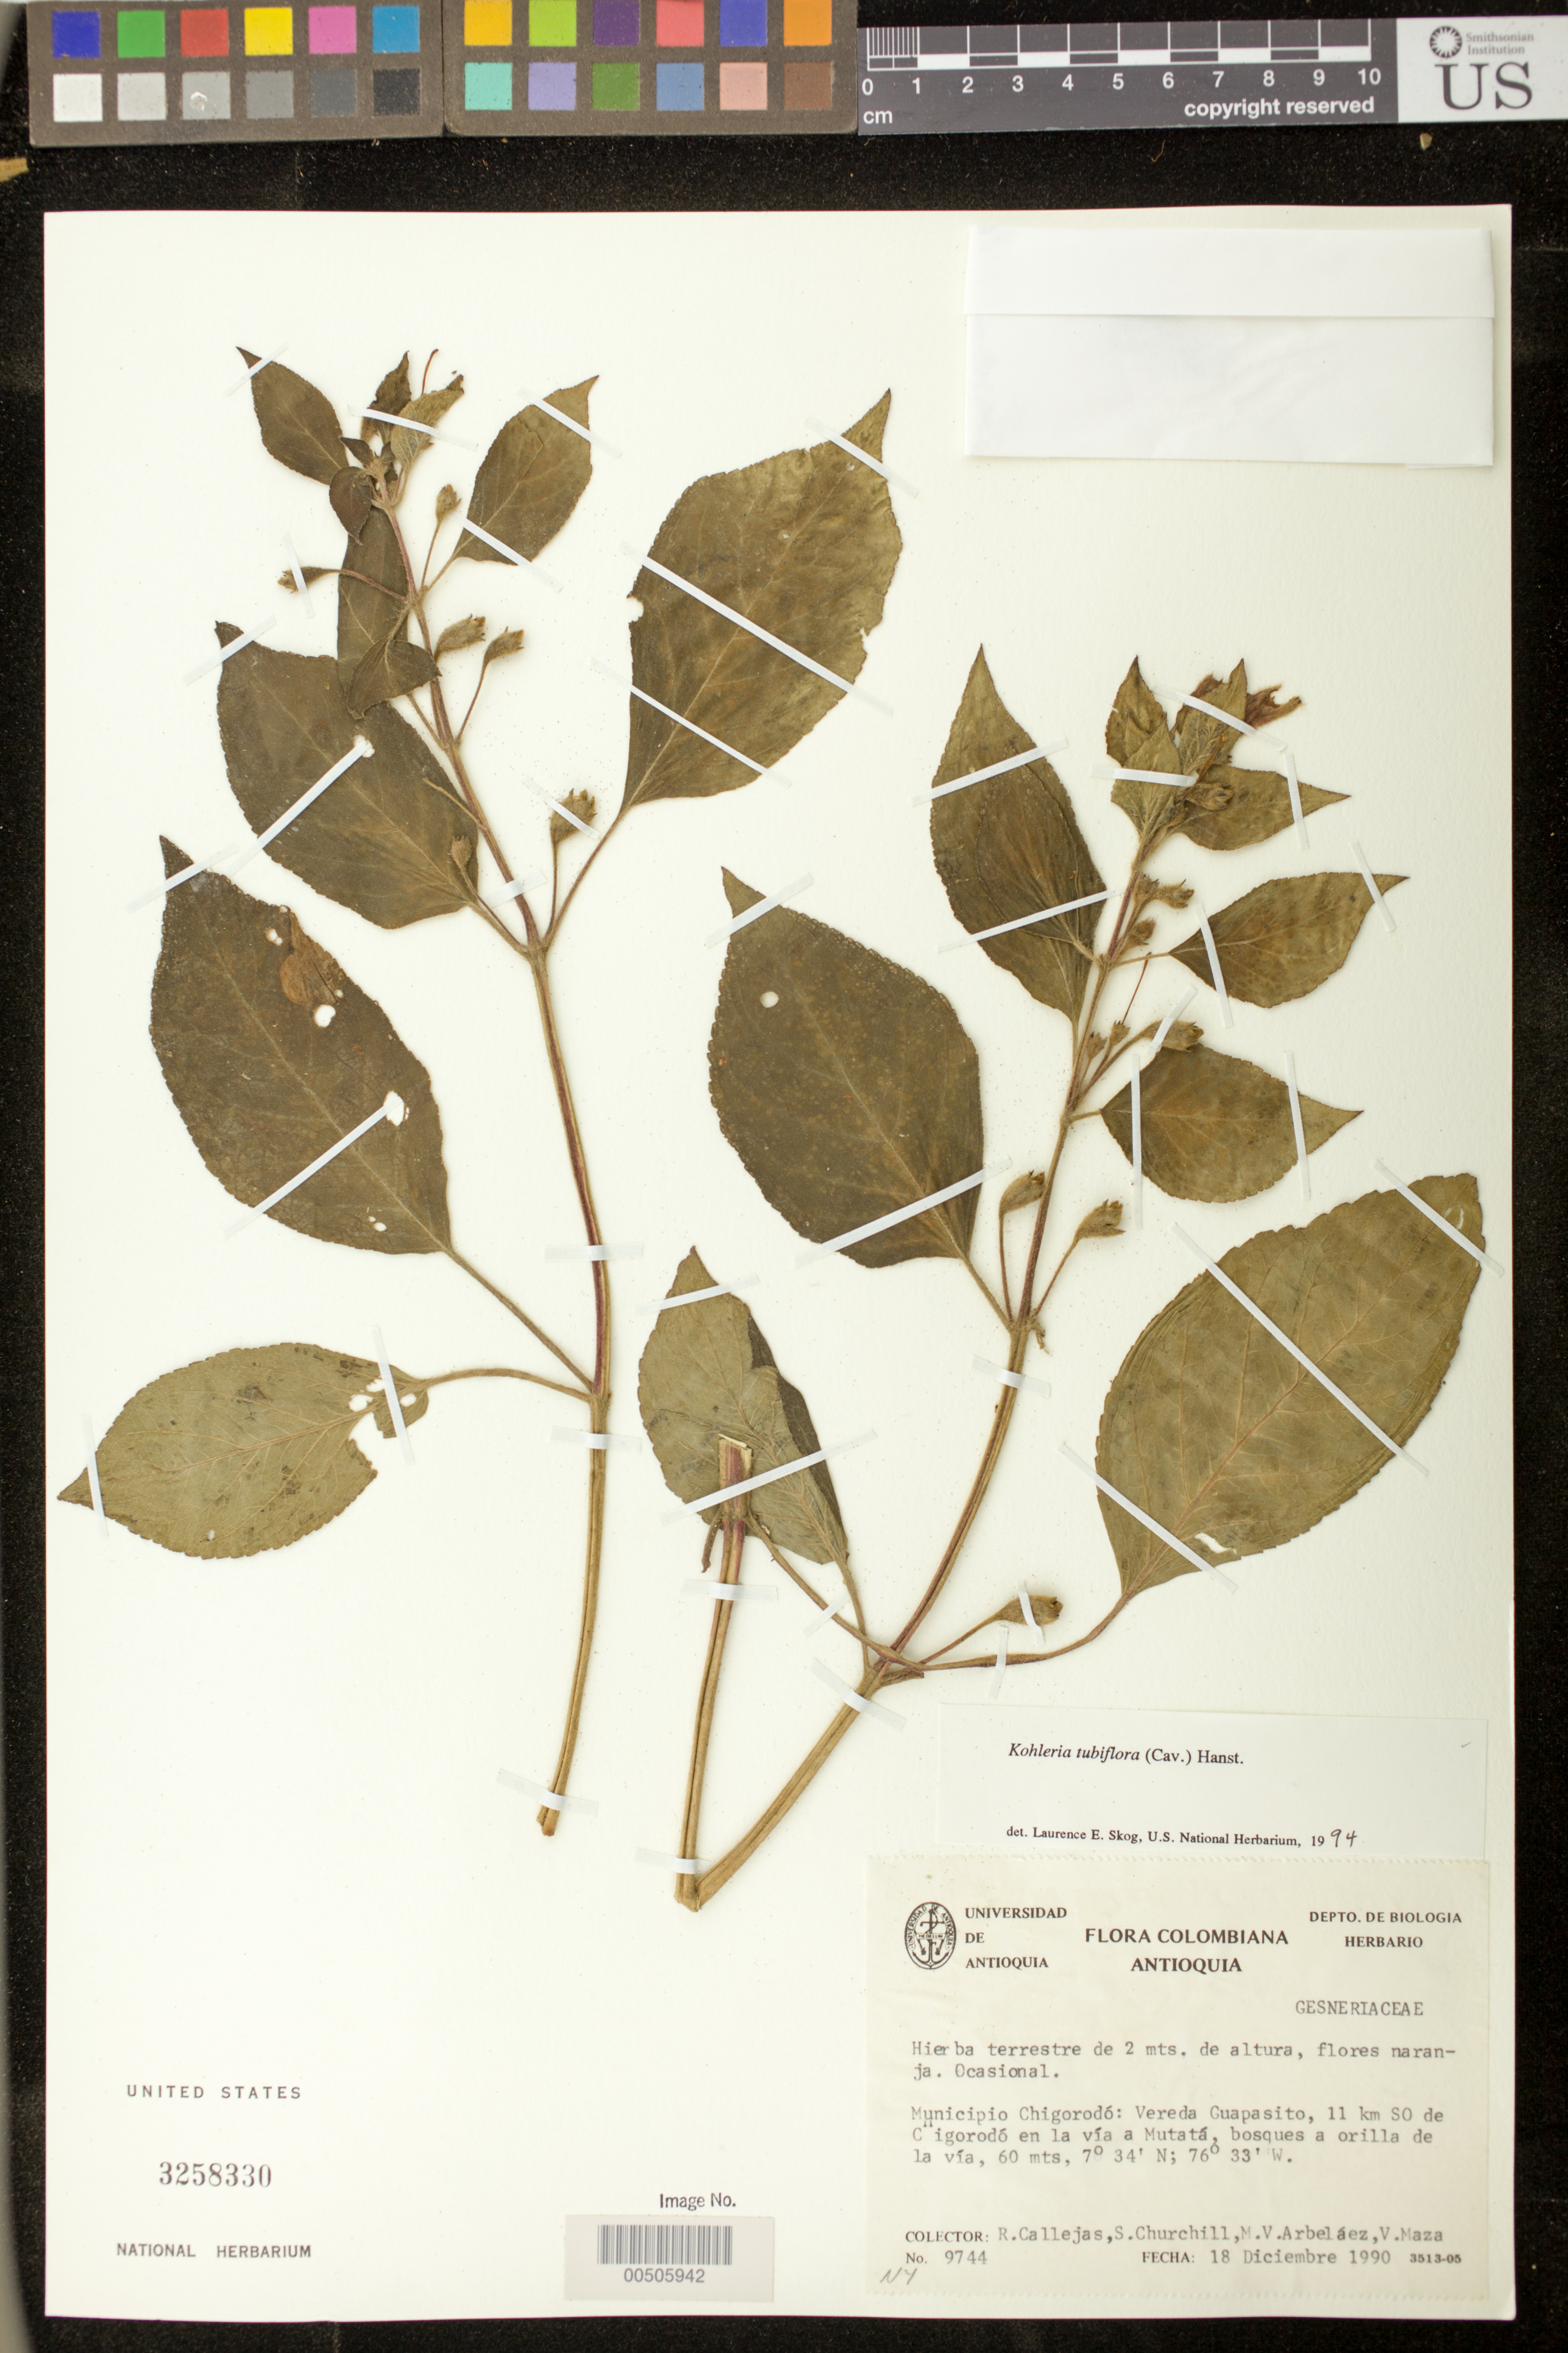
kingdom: Plantae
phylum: Tracheophyta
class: Magnoliopsida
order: Lamiales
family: Gesneriaceae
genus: Kohleria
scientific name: Kohleria tubiflora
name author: (Cav.) Hanst.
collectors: R. Callejas, S. Churchill, M. Arbelaez & V. Maza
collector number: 9744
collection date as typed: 18 Dec 1990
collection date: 1990-12-18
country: Colombia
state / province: Antioquia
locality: Chigorodo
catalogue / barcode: US 3258330